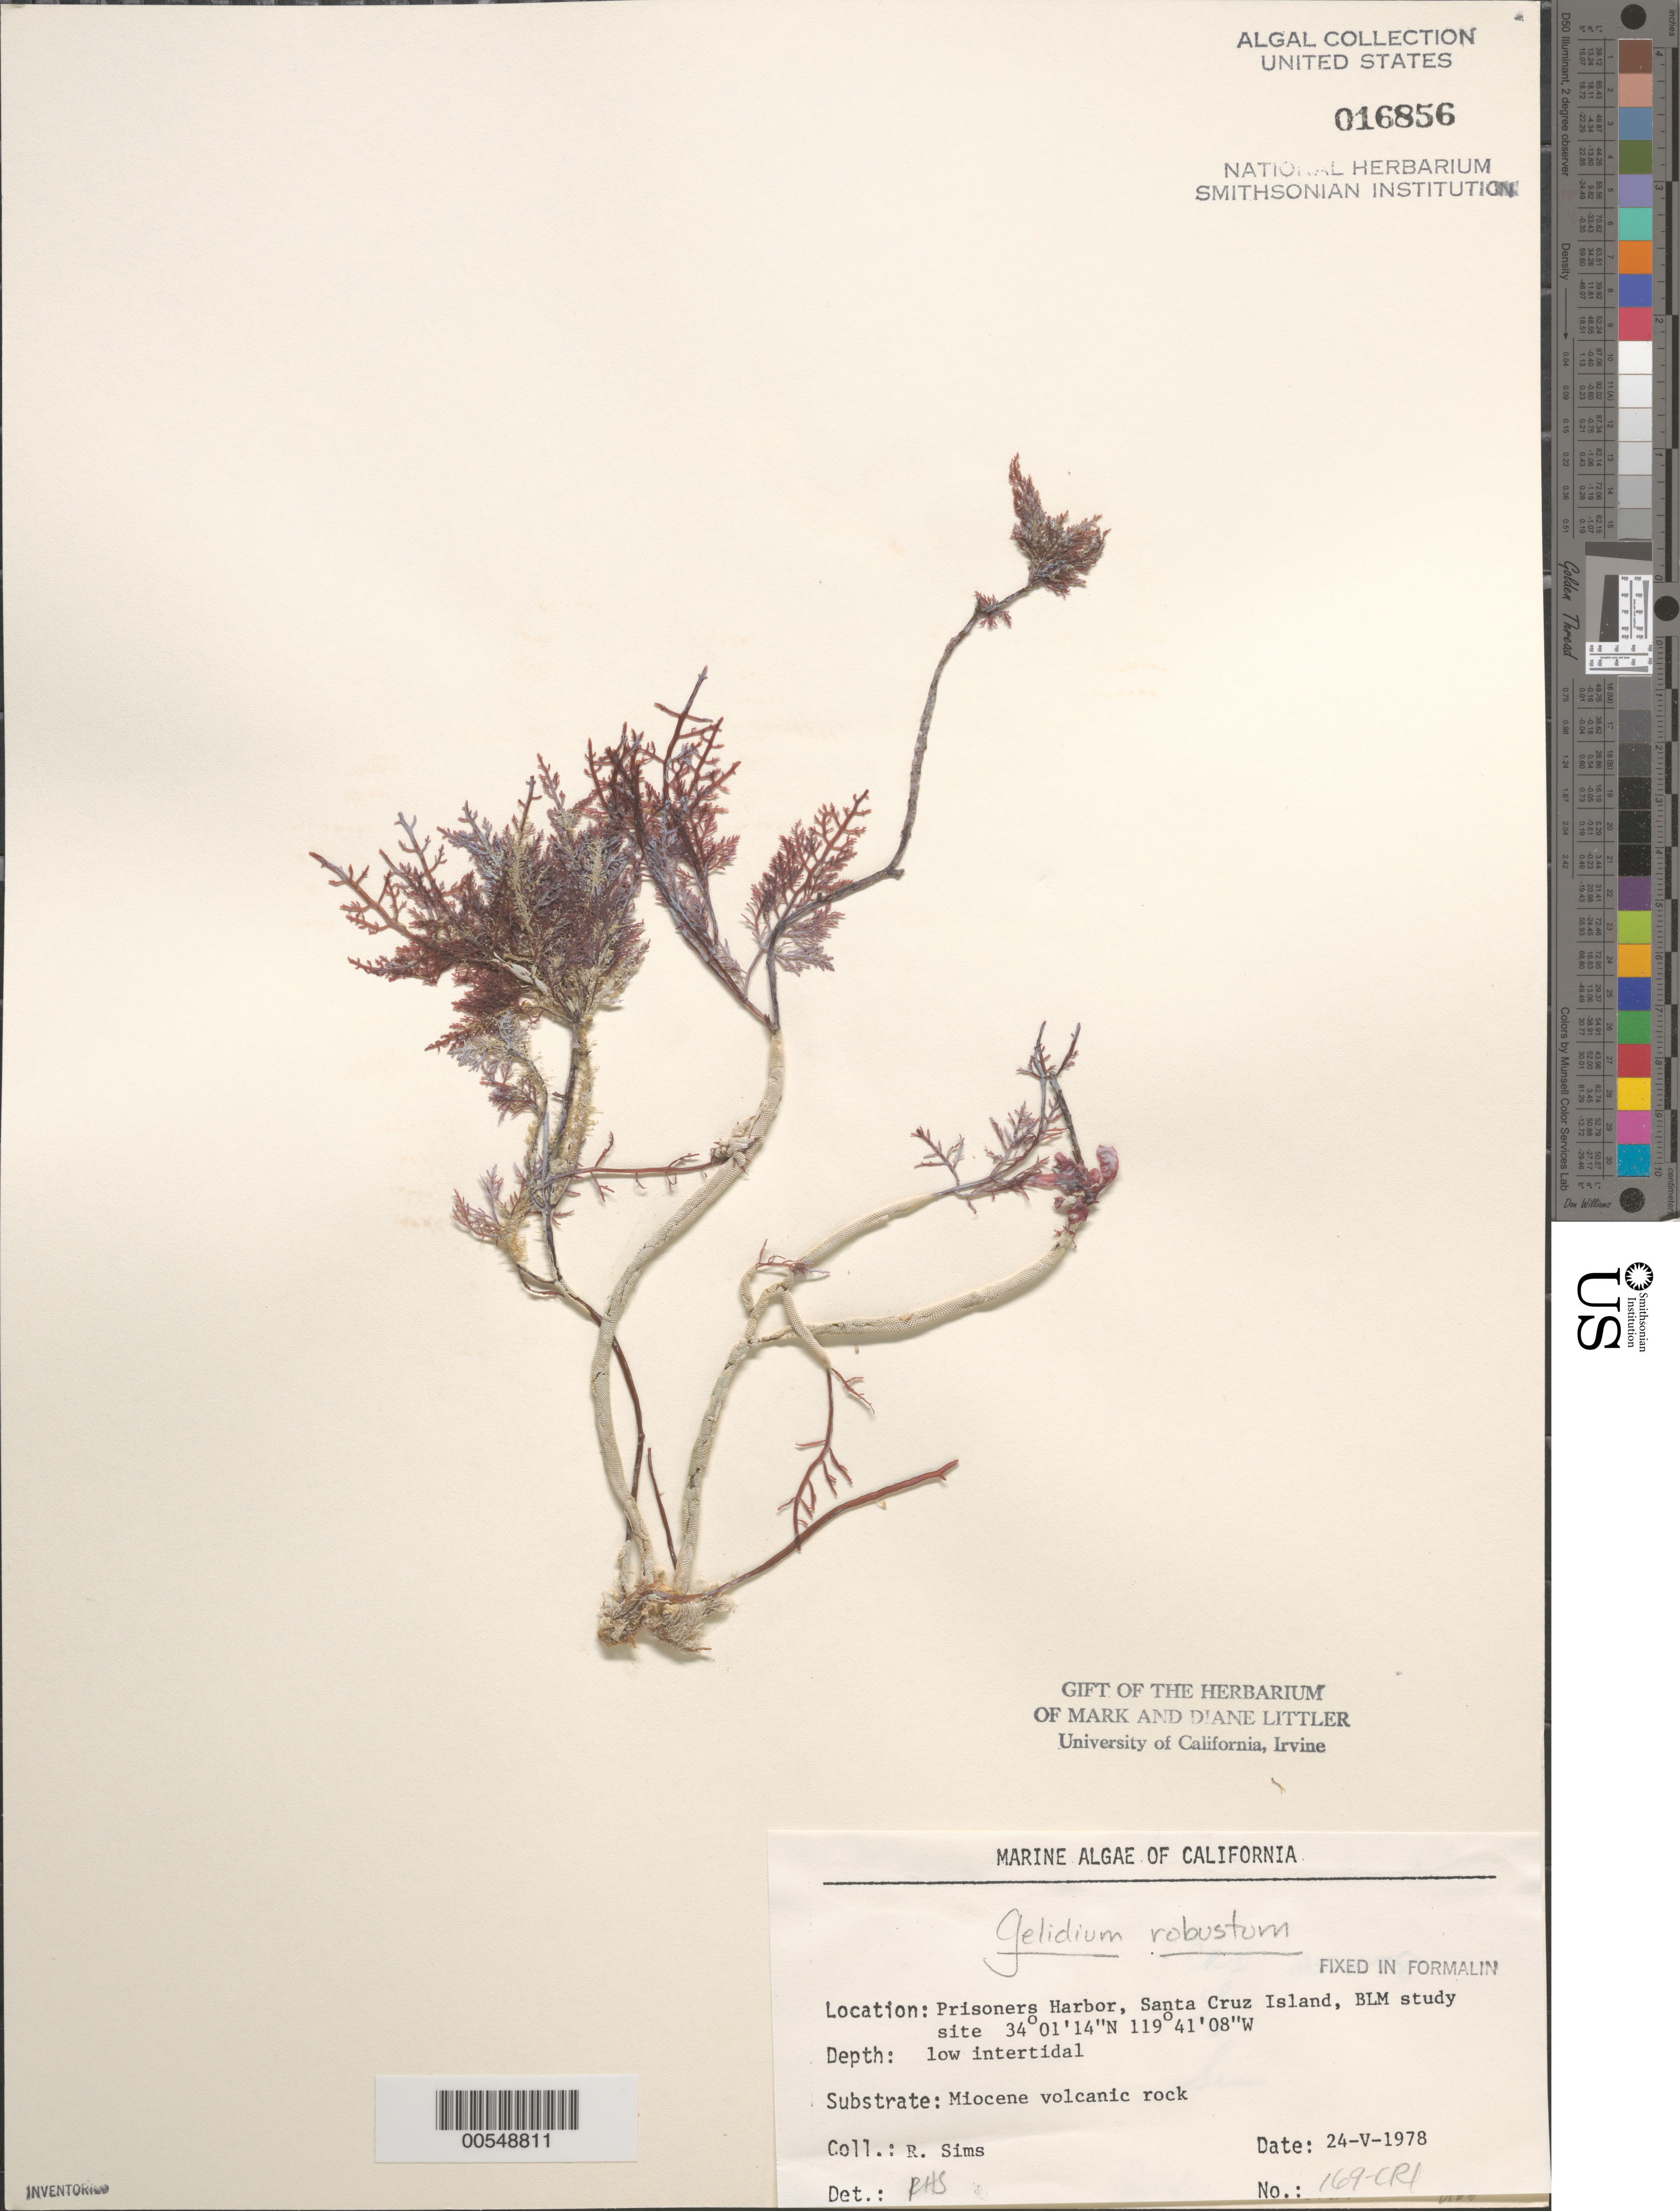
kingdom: Plantae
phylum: Rhodophyta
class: Florideophyceae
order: Gelidiales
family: Gelidiaceae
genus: Gelidium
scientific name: Gelidium robustum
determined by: Sims, Robert H.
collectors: R. H. Sims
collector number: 169-cri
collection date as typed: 24 May 1978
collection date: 1978-05-24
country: United States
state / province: California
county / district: Santa Barbara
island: Santa Cruz Island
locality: Prisoners Harbor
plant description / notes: BLM-SOCALBIGHT Rocky Intertidal Survey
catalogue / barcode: US 16856